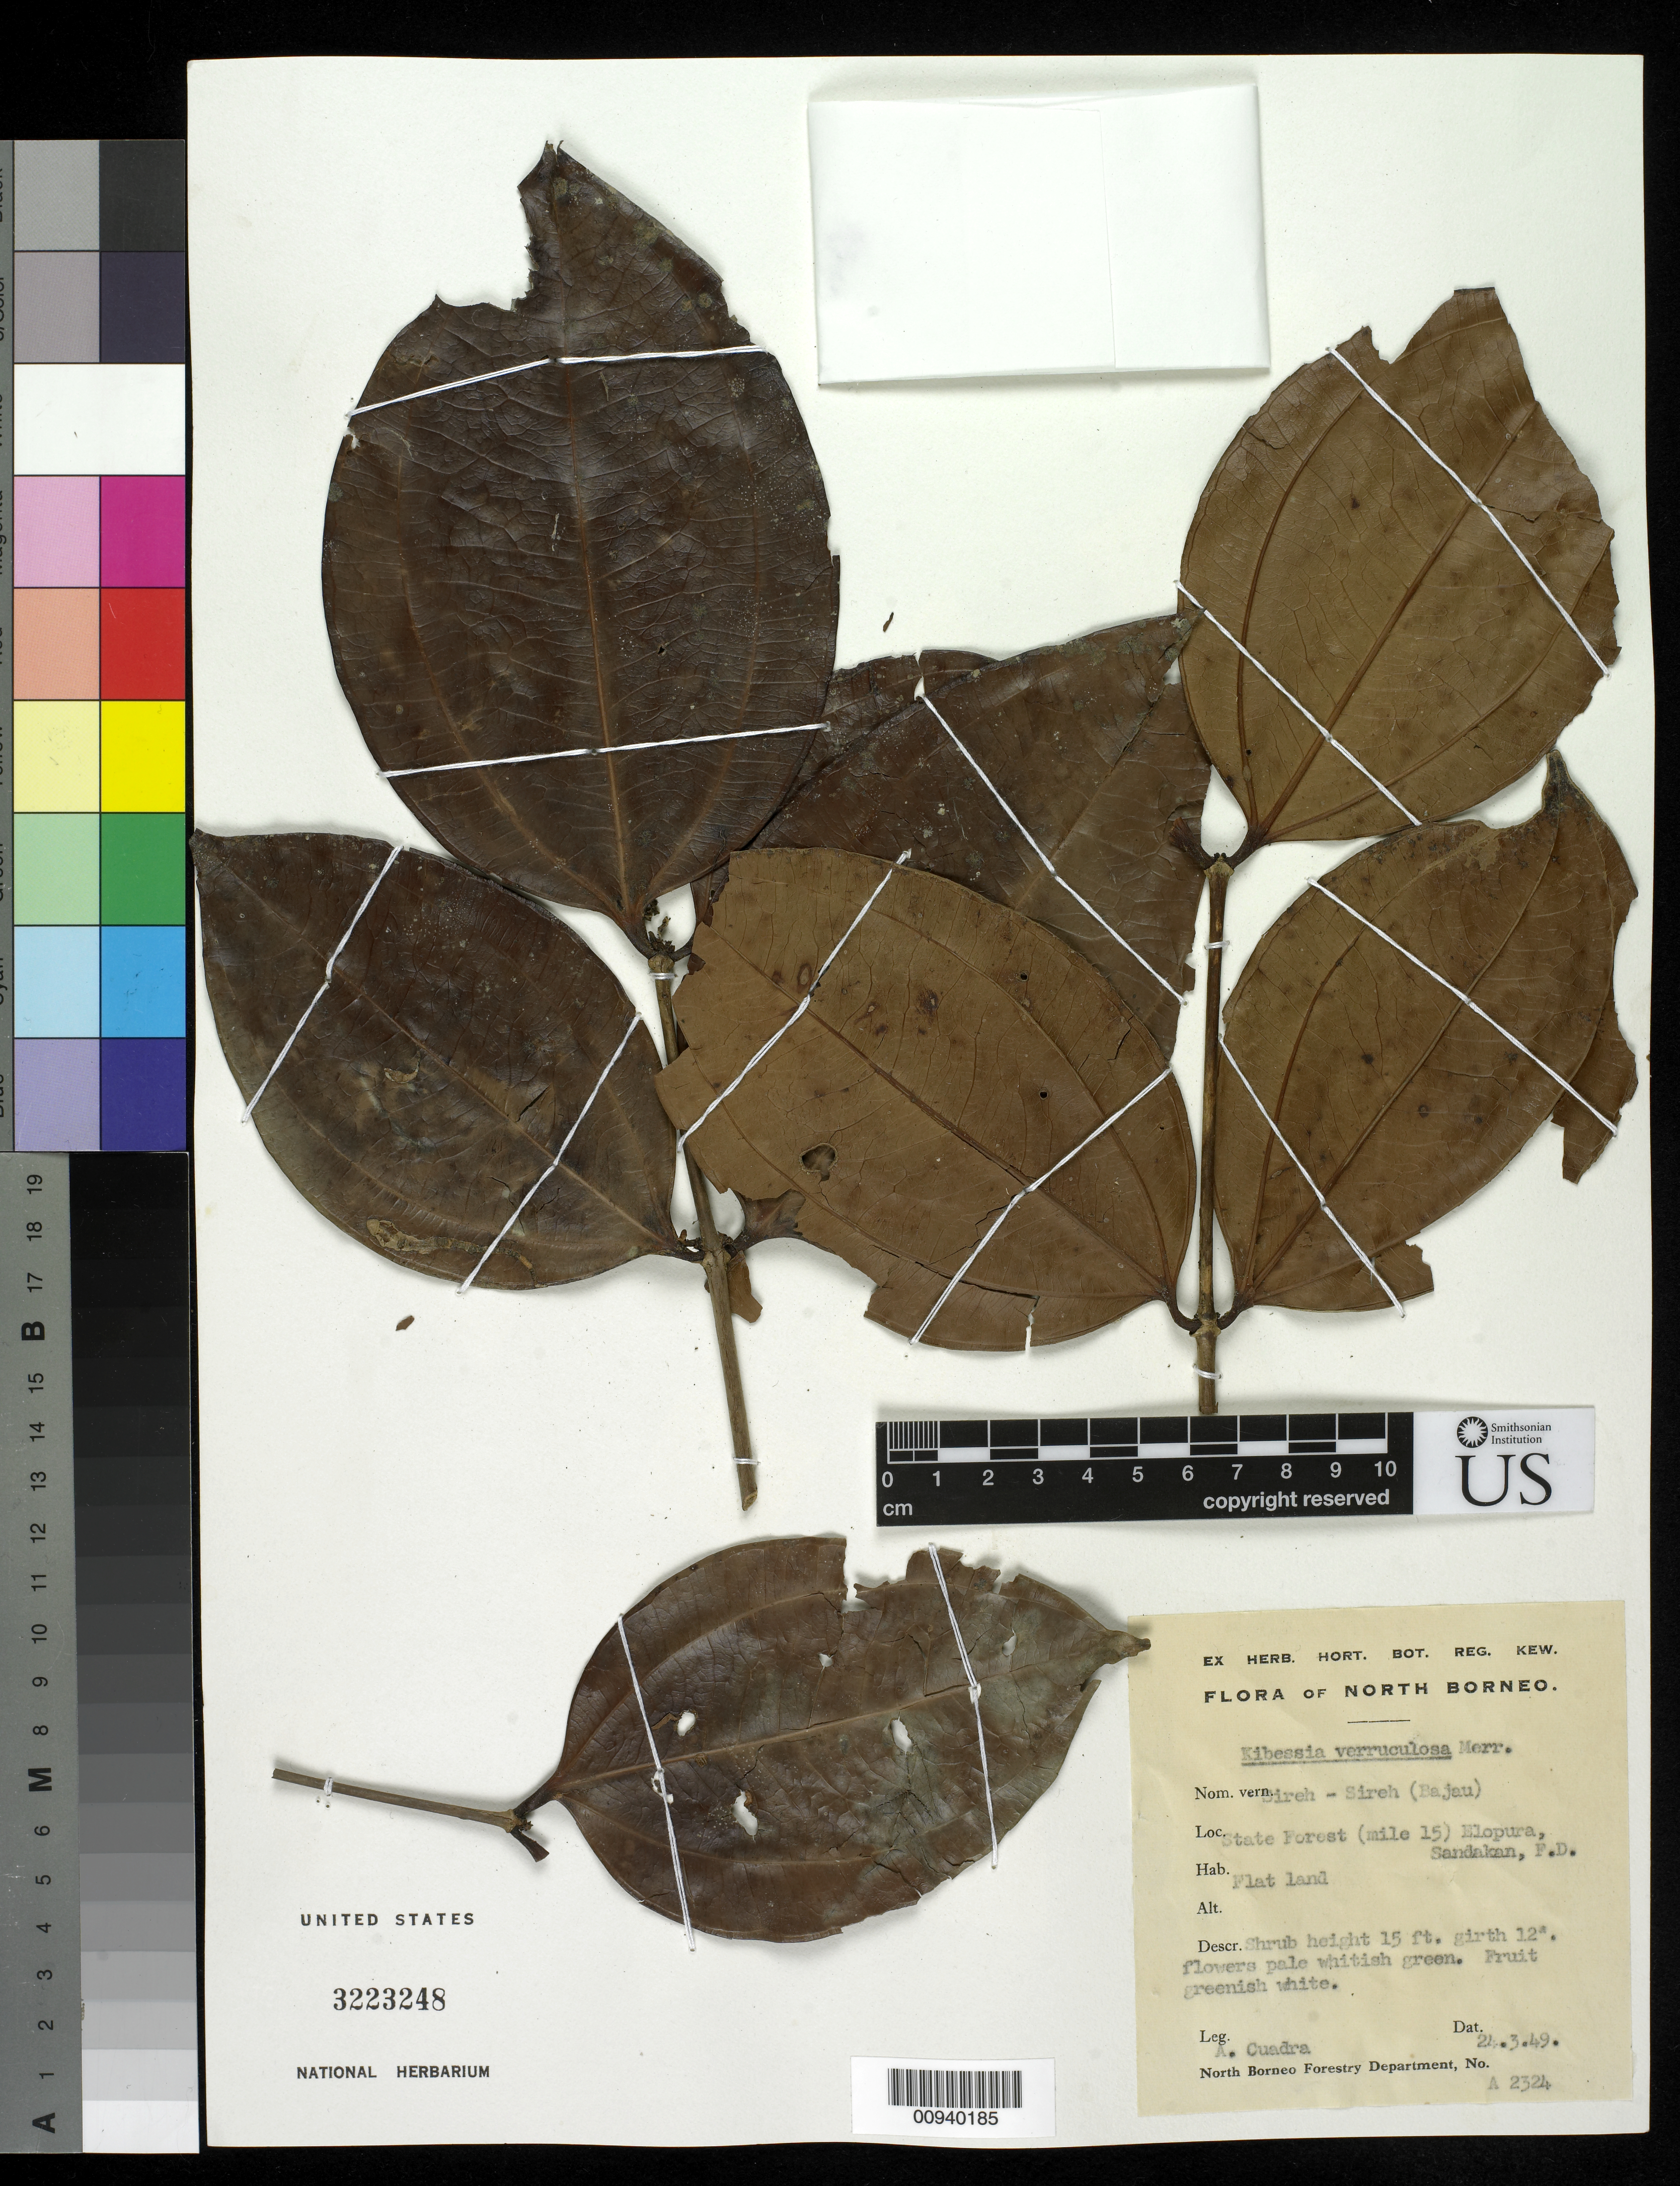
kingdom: Plantae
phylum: Tracheophyta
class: Magnoliopsida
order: Myrtales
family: Melastomataceae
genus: Pternandra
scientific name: Pternandra rostrata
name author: (Cogn.) M.P. Nayar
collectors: A. Cuadra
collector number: A 2324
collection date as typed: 24 Mar 1949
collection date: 1949-03-24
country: Malaysia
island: Borneo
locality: State Forest (Mile 15) Elopura, Sandakan, F.D.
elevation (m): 0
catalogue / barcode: US 3223248